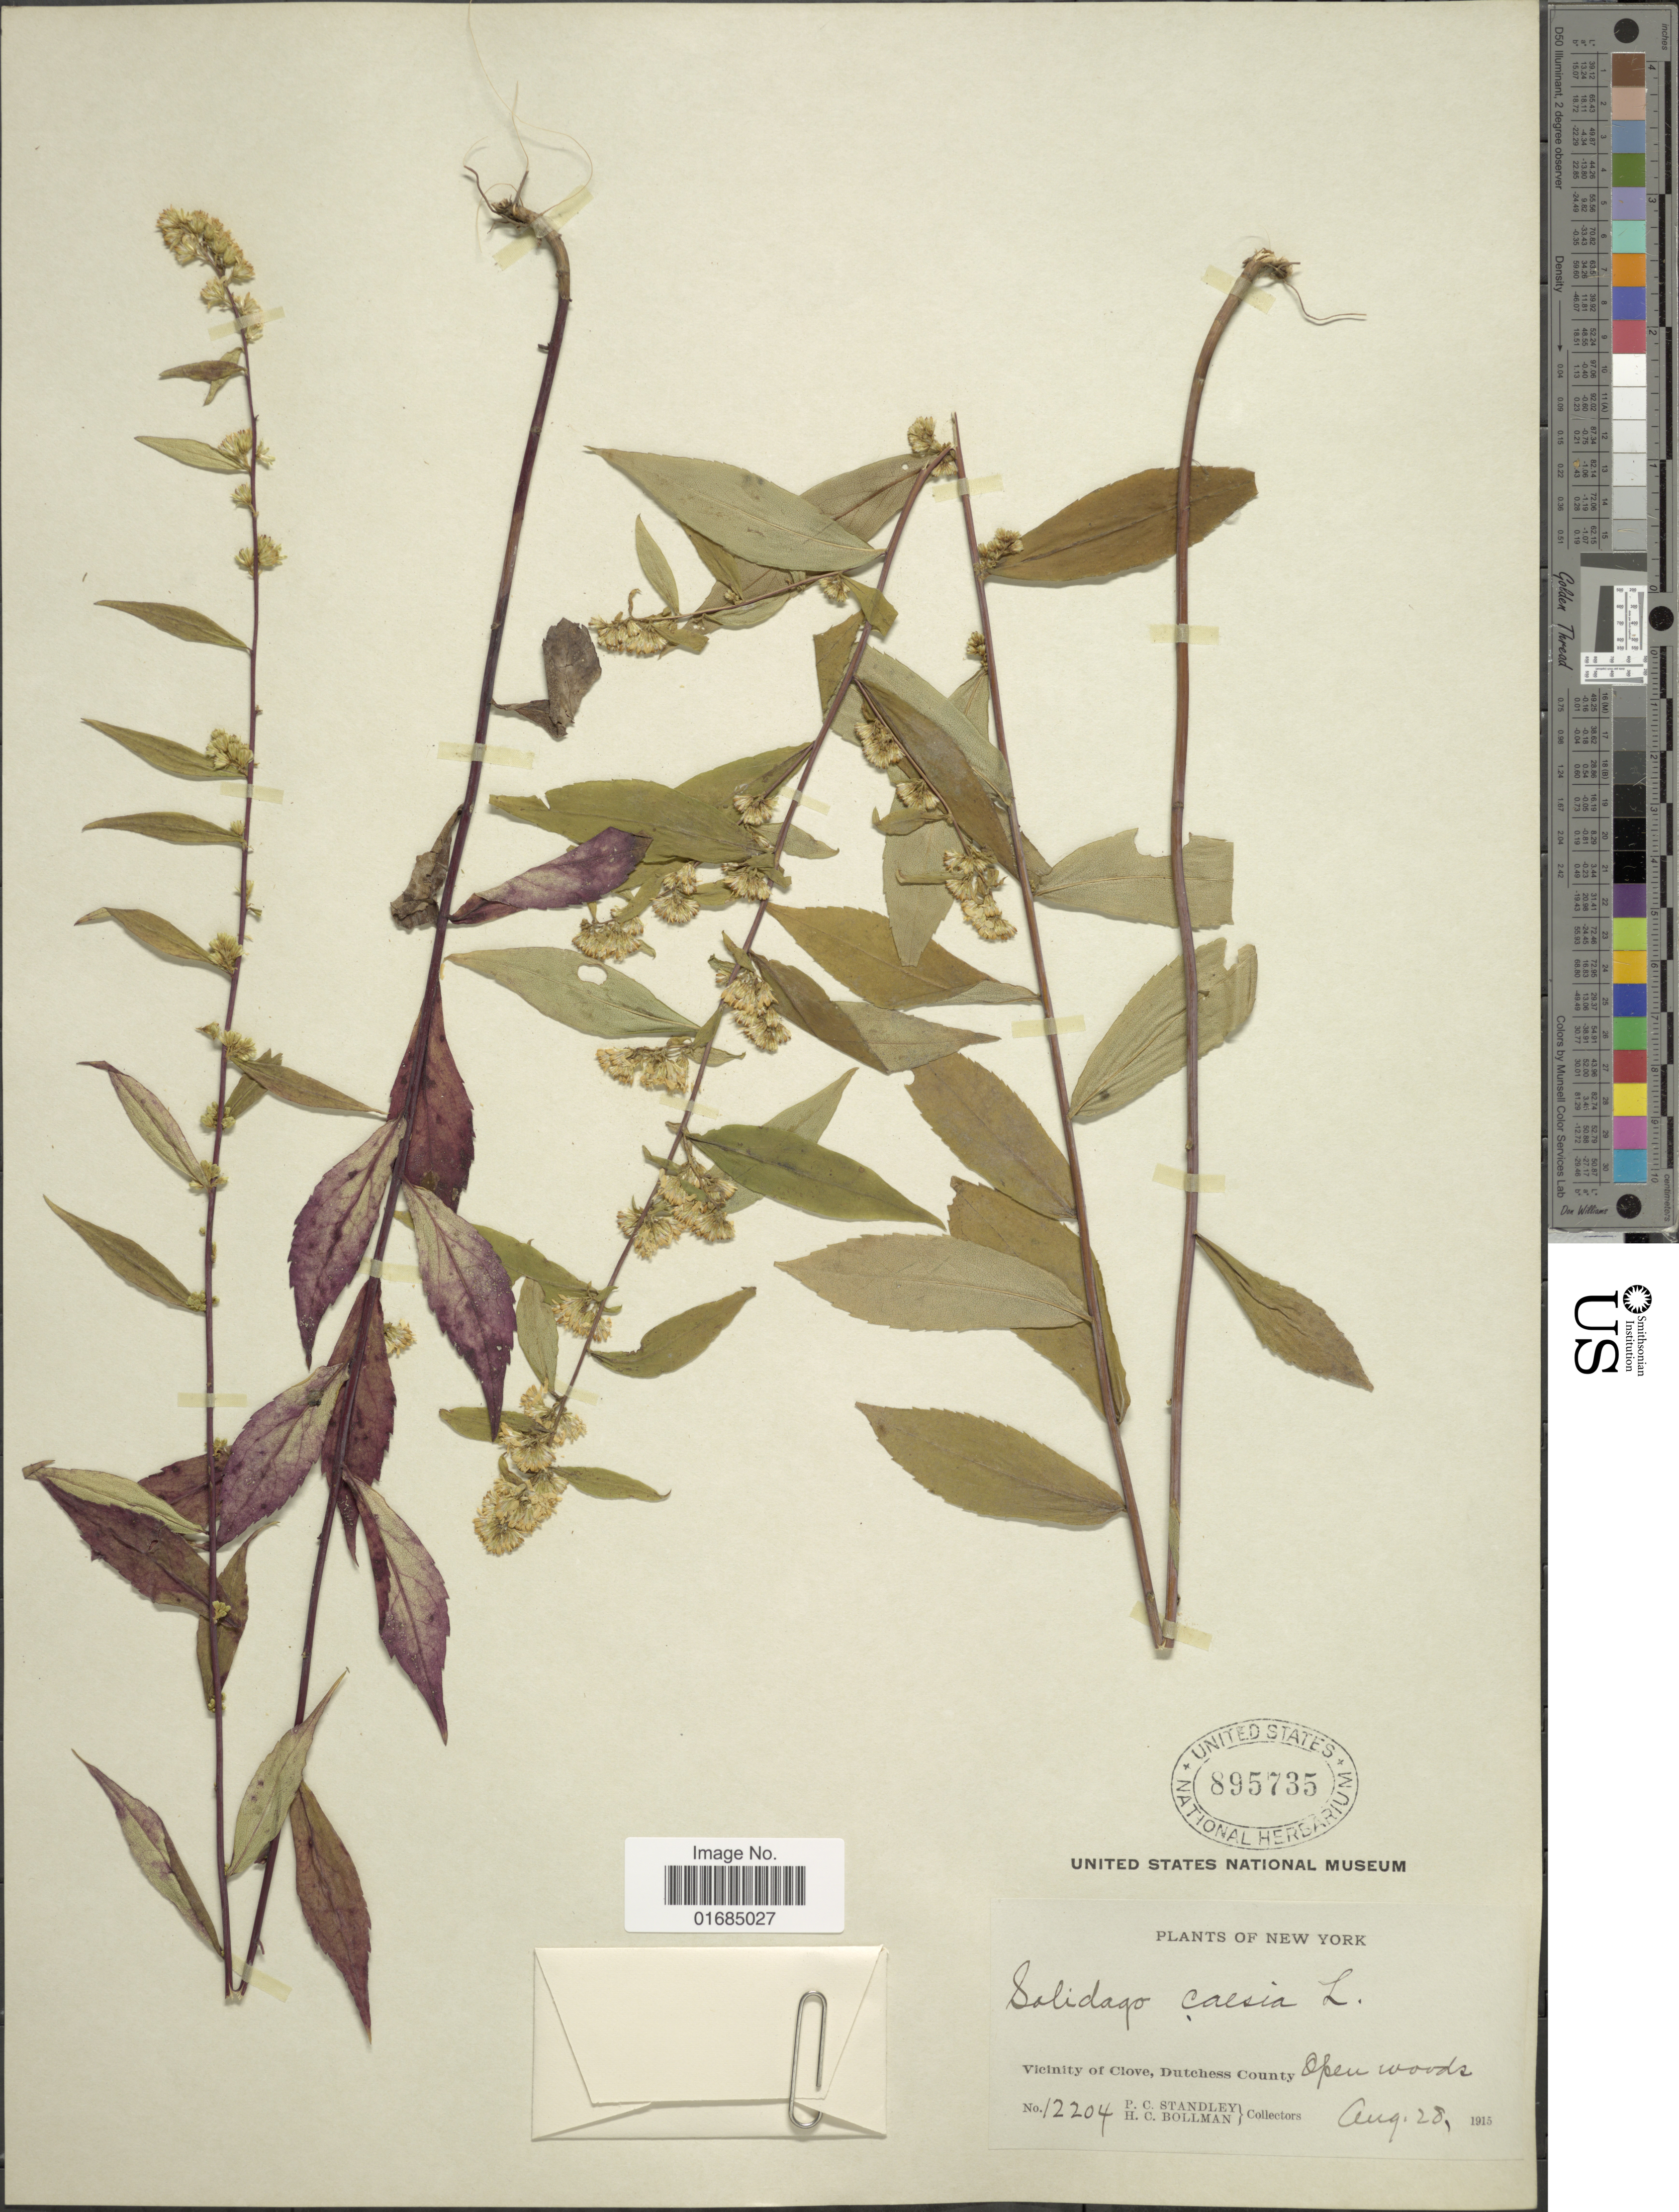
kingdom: Plantae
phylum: Tracheophyta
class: Magnoliopsida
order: Asterales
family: Asteraceae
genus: Solidago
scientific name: Solidago caesia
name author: L.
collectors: P. C. Standley & H. C. Bollman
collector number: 12204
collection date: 1915-08-28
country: United States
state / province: New York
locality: Vicinity of Clove, Duchtchess County, open Woods,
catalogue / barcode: US 895735